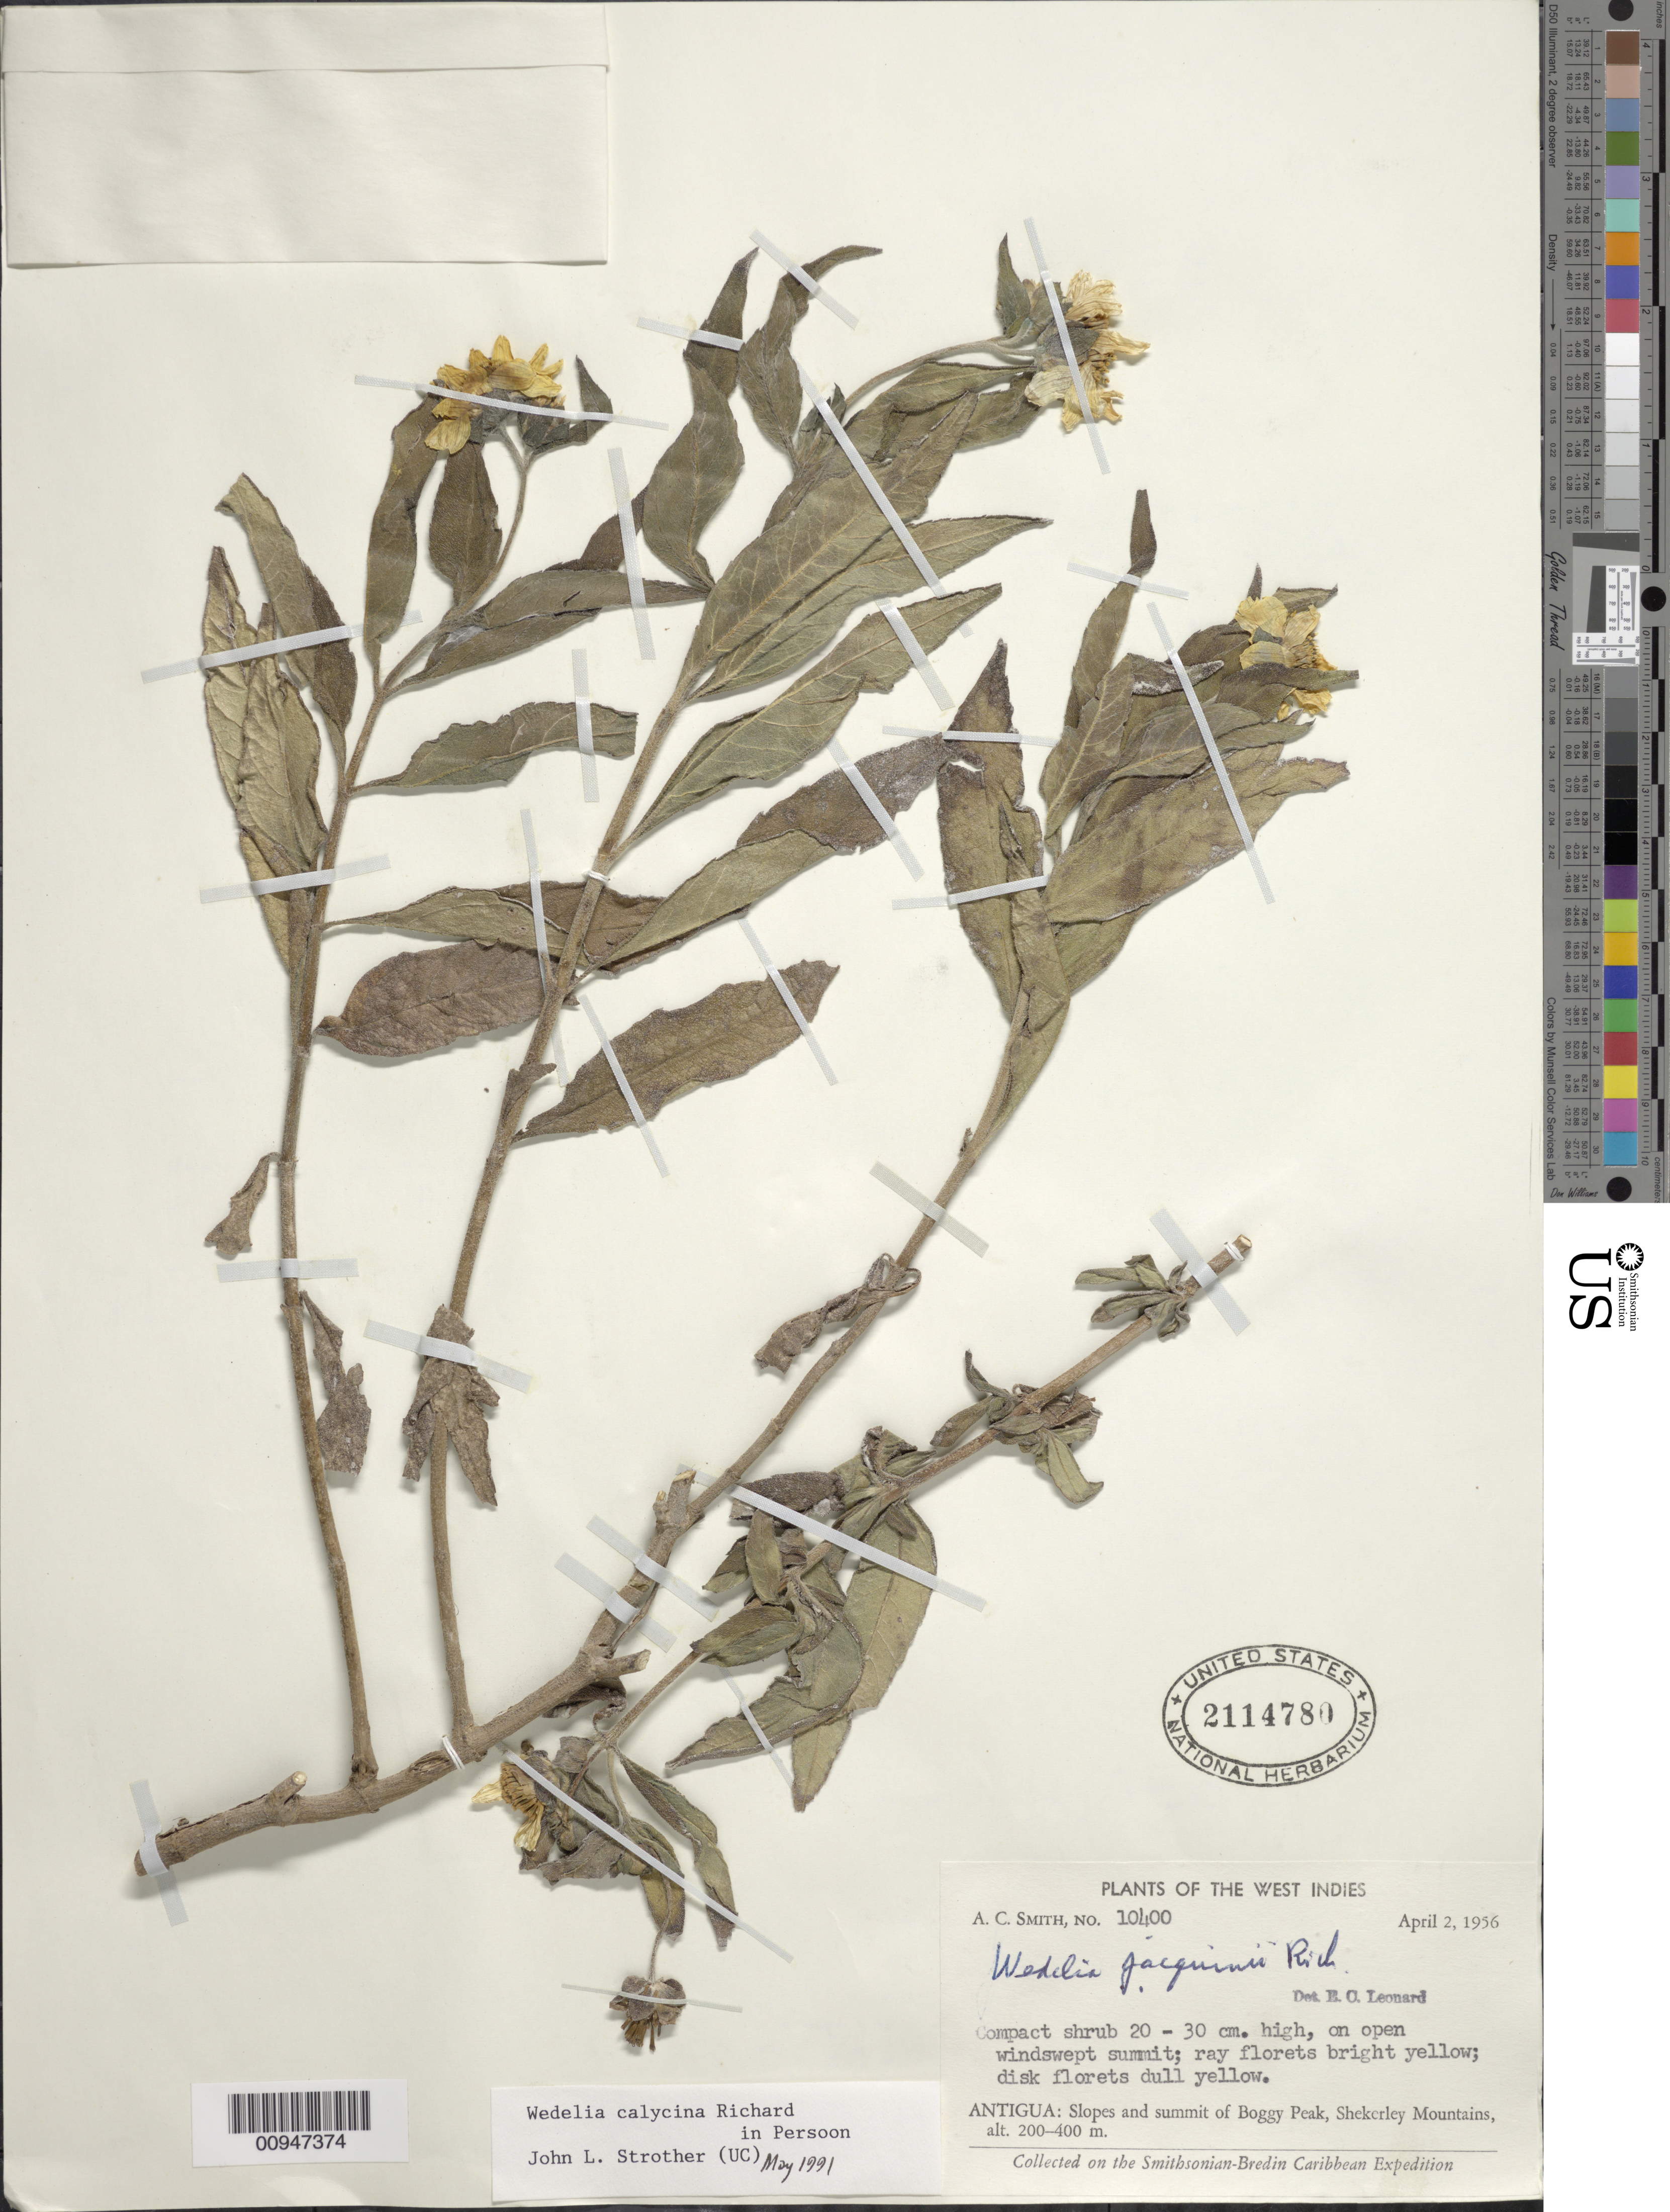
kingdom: Plantae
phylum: Tracheophyta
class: Magnoliopsida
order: Asterales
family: Asteraceae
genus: Wedelia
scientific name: Wedelia calycina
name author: Rich.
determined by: Strother, J. L.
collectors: A. C. Smith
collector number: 10400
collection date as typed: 02 Apr 1956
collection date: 1956-04-02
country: Antigua and Barbuda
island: Antigua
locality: Slopes and summit of Boggy Peak, Shekerley Mountains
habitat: On windswept summit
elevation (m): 200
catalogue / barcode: US 2114780